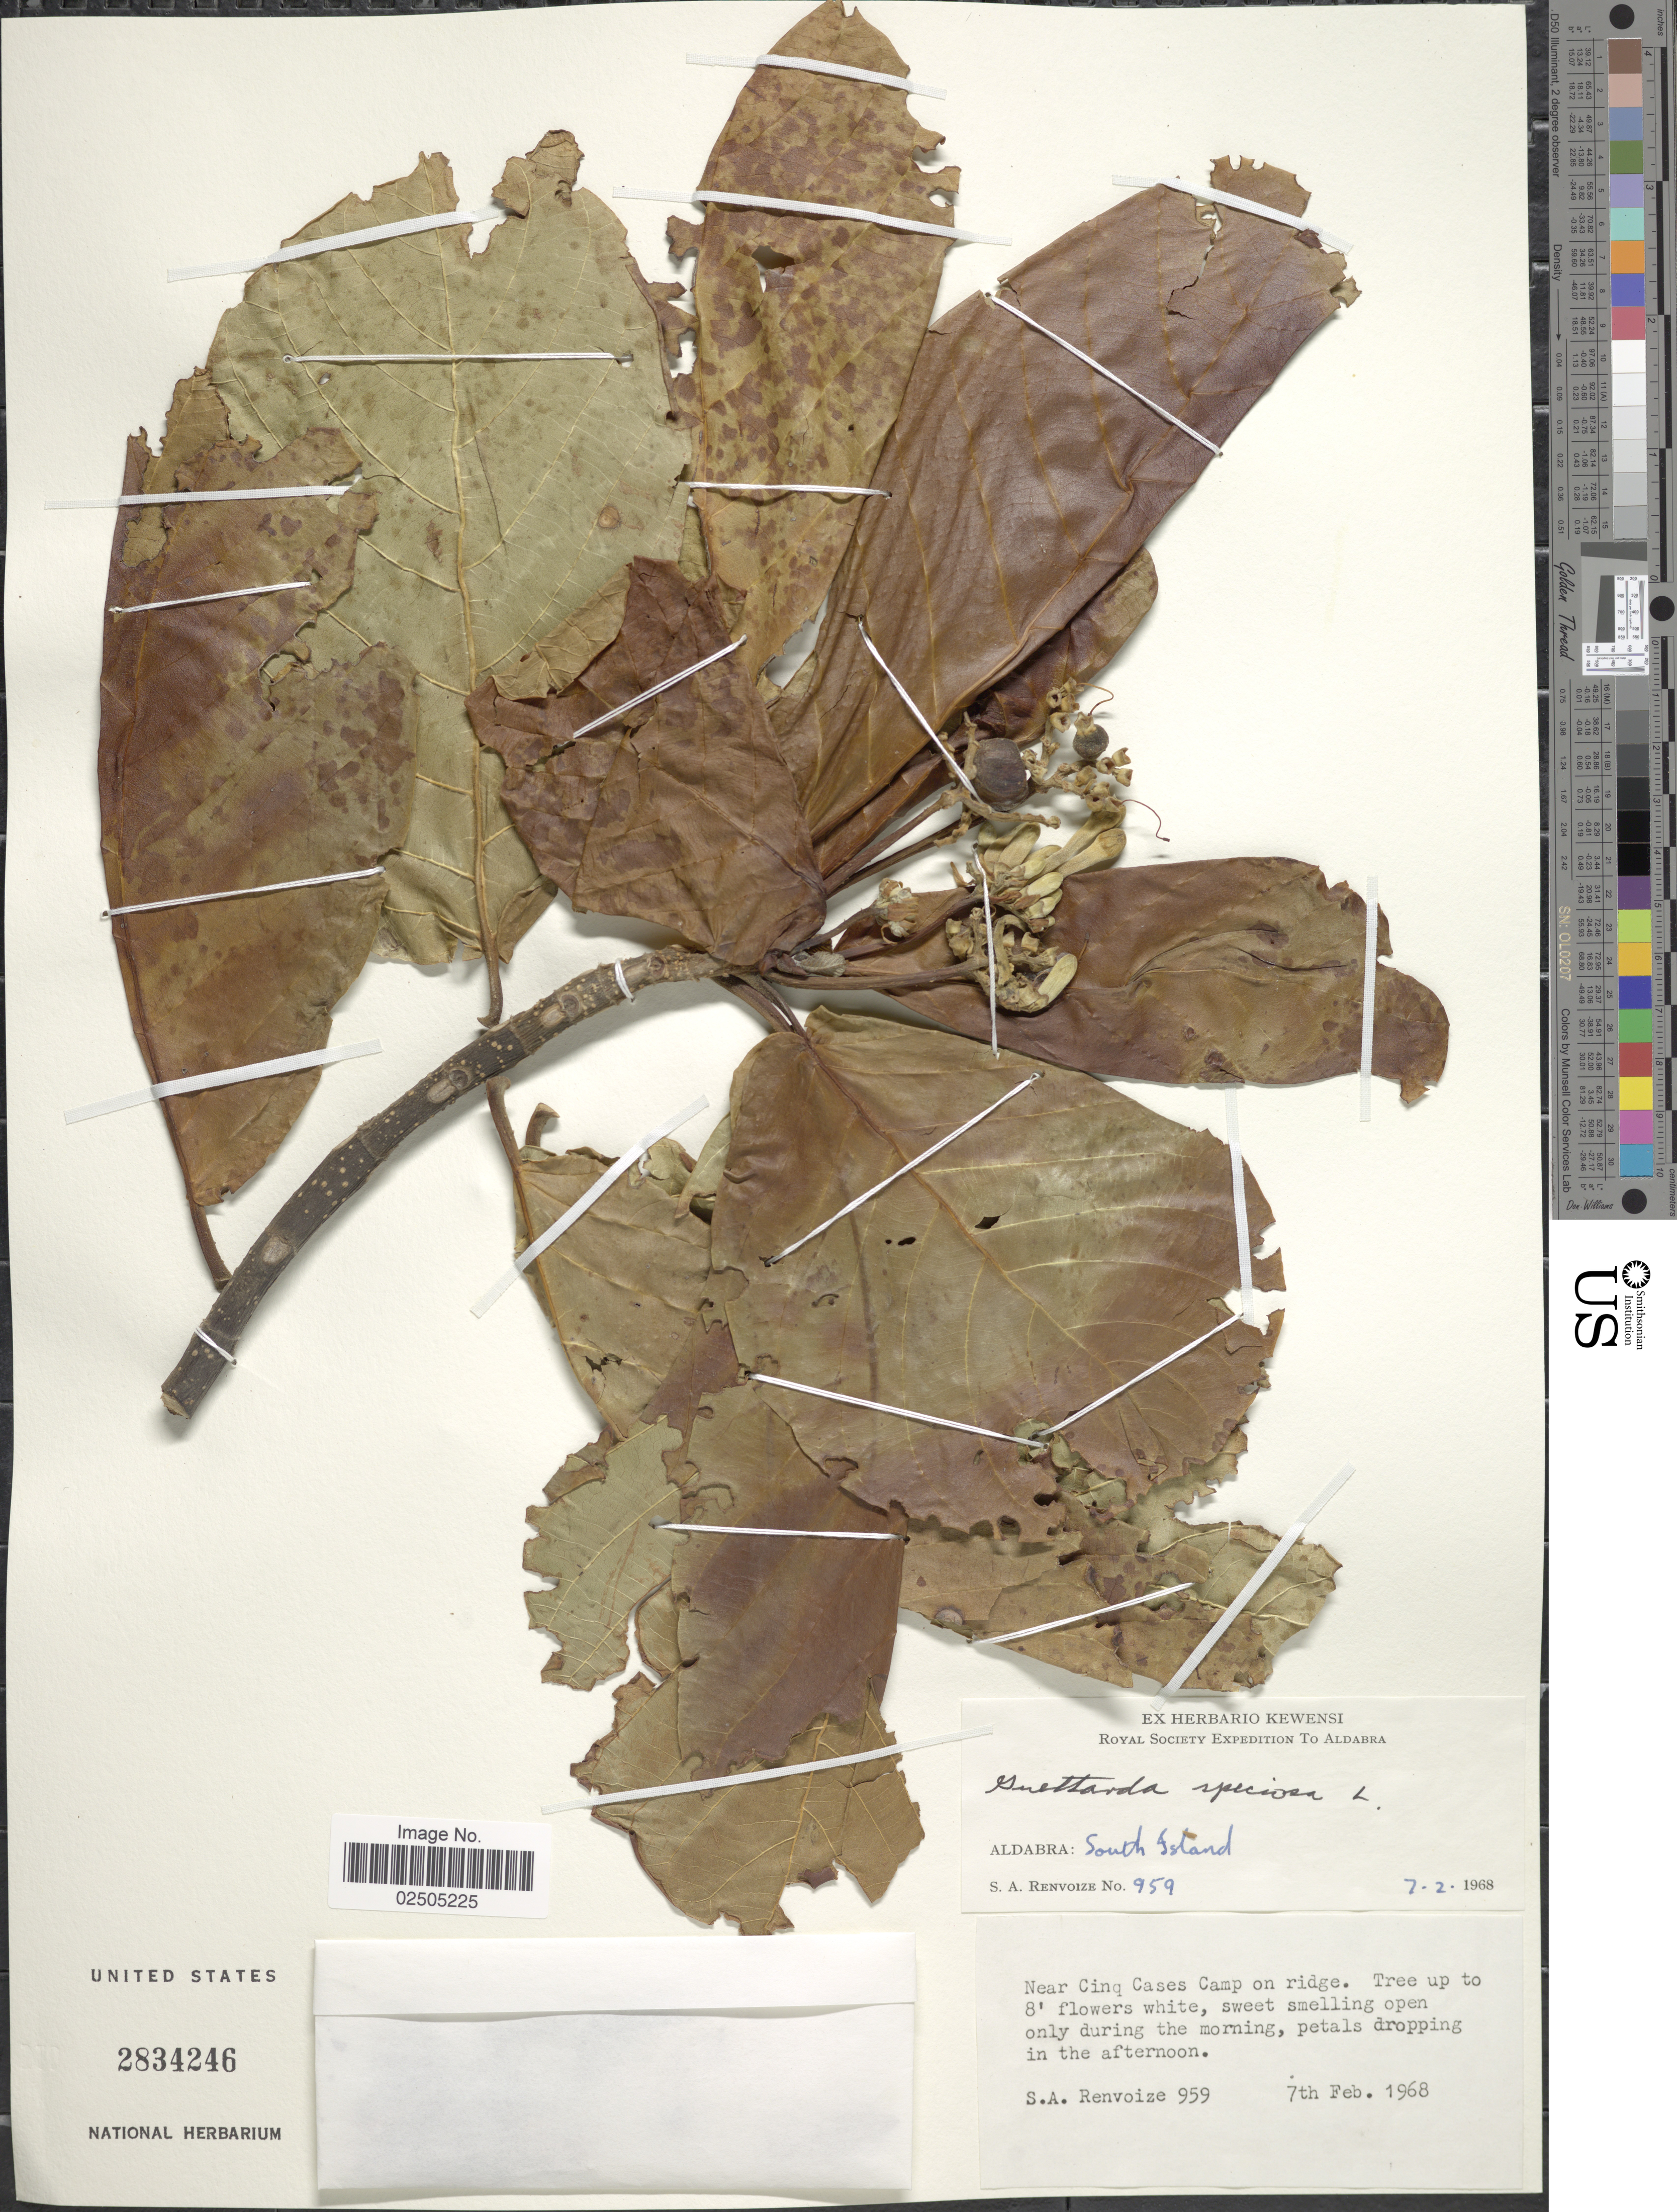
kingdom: Plantae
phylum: Tracheophyta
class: Magnoliopsida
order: Gentianales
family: Rubiaceae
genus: Guettarda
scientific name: Guettarda speciosa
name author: L.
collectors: S. A. Renvoize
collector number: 959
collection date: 1968-02-07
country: Seychelles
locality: Aldabra: South Island, Near Cinq Cases Camp on ridge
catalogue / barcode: US 2834246